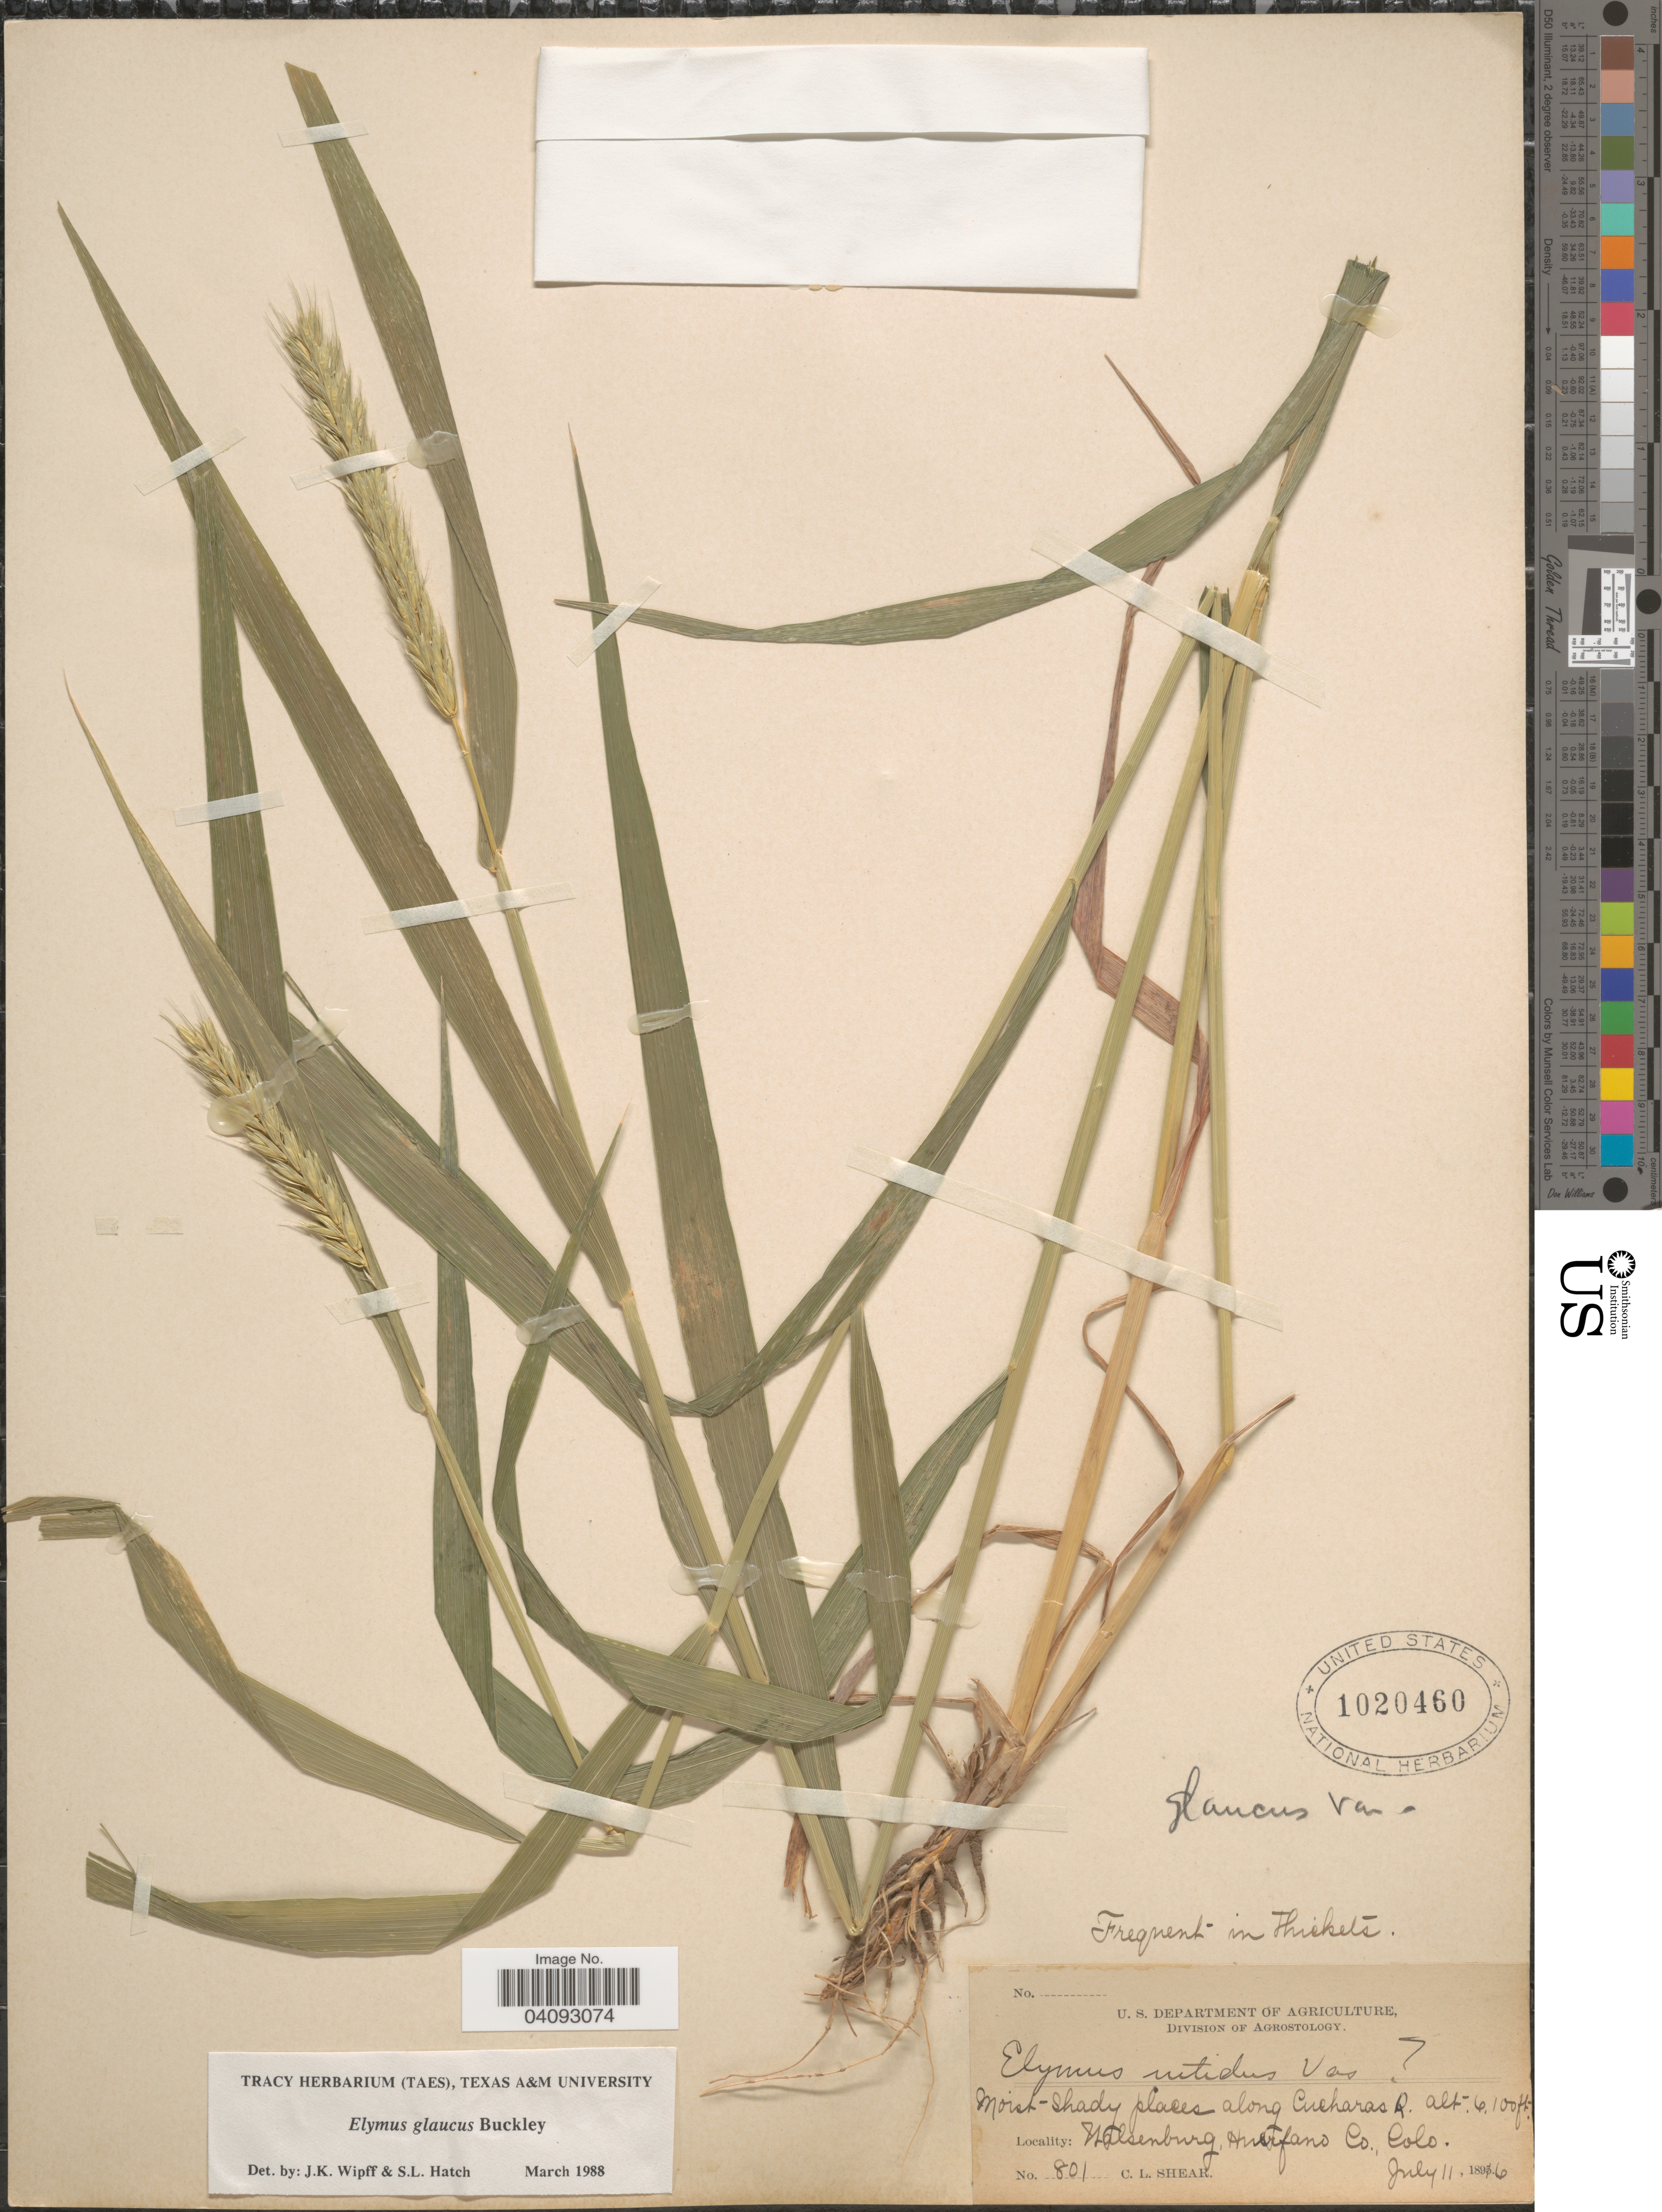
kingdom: Plantae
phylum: Tracheophyta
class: Liliopsida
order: Poales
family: Poaceae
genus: Elymus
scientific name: Elymus glaucus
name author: Buckley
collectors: C. L. Shear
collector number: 801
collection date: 1896-07-11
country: United States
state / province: Colorado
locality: Frequent in Thickets. Moist shady places along Cucharas R. Walsenburg, Huerfano Co.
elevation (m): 1859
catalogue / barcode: US 1020460